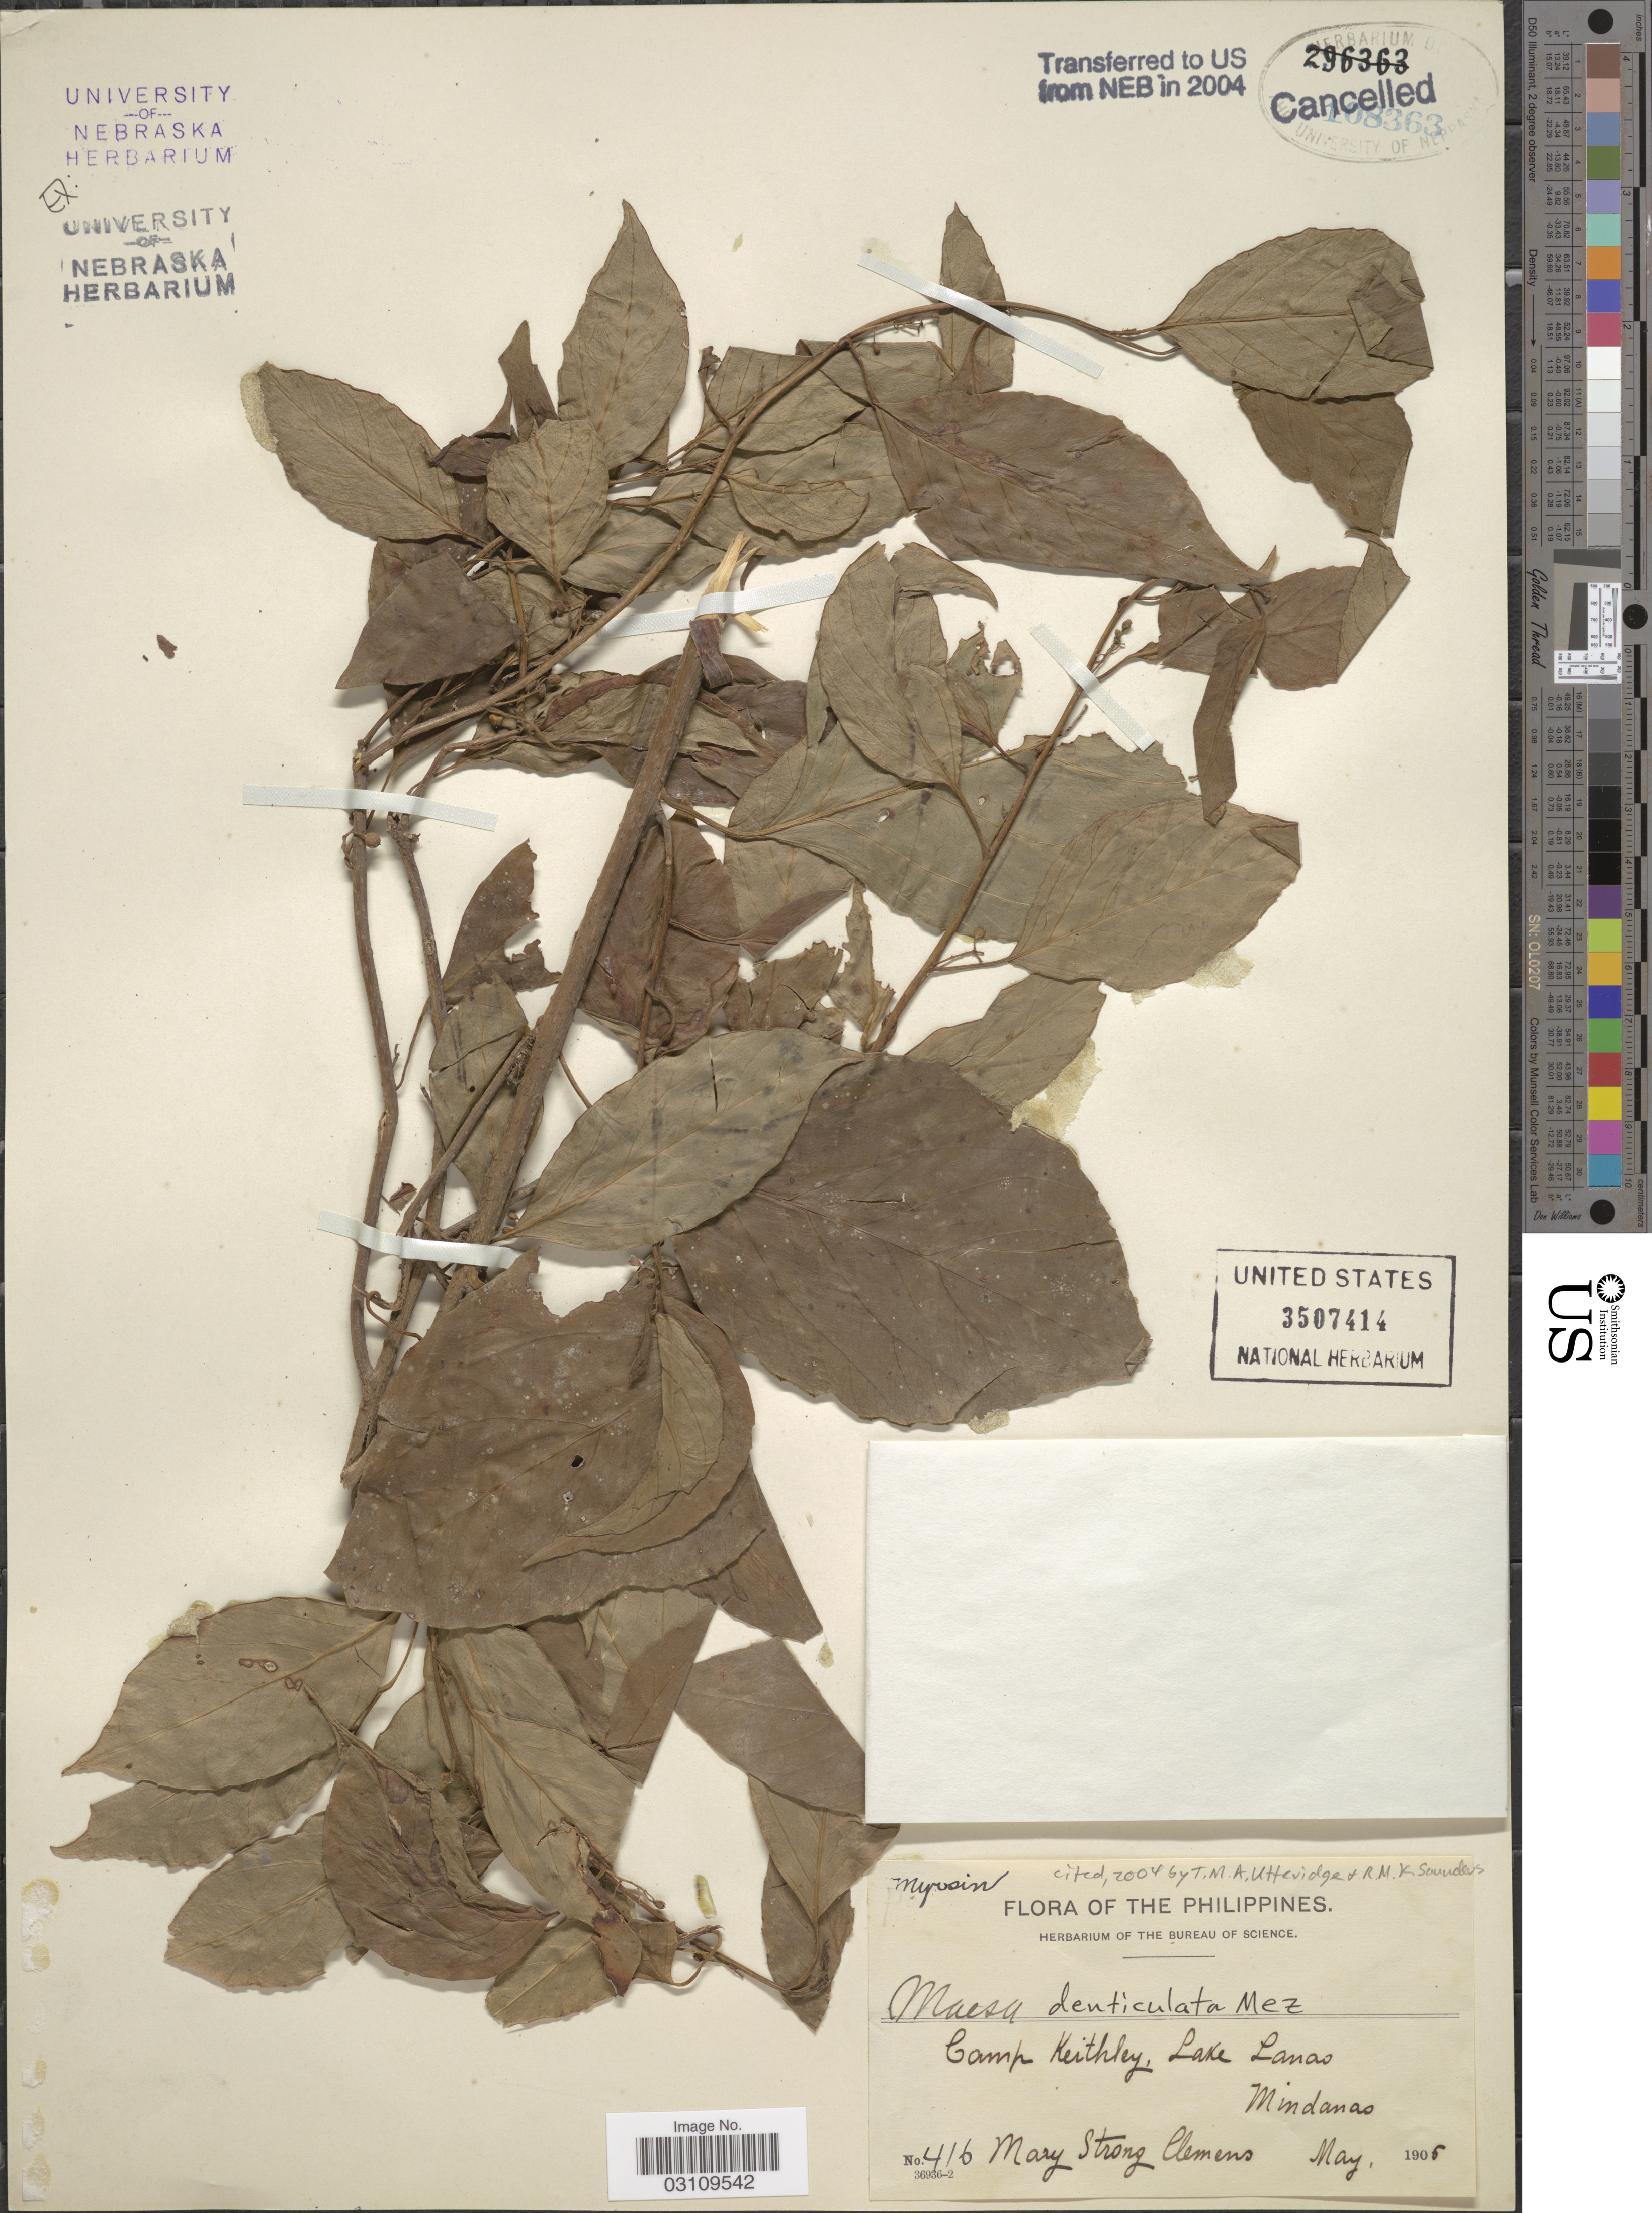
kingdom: Plantae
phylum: Tracheophyta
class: Magnoliopsida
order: Ericales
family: Primulaceae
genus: Maesa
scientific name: Maesa denticulata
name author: Mez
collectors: M. S. Clemens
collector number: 416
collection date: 1905-05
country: Philippines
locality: Camp Keithley, Lake Lanao, Mindanao.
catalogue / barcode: US 3507414